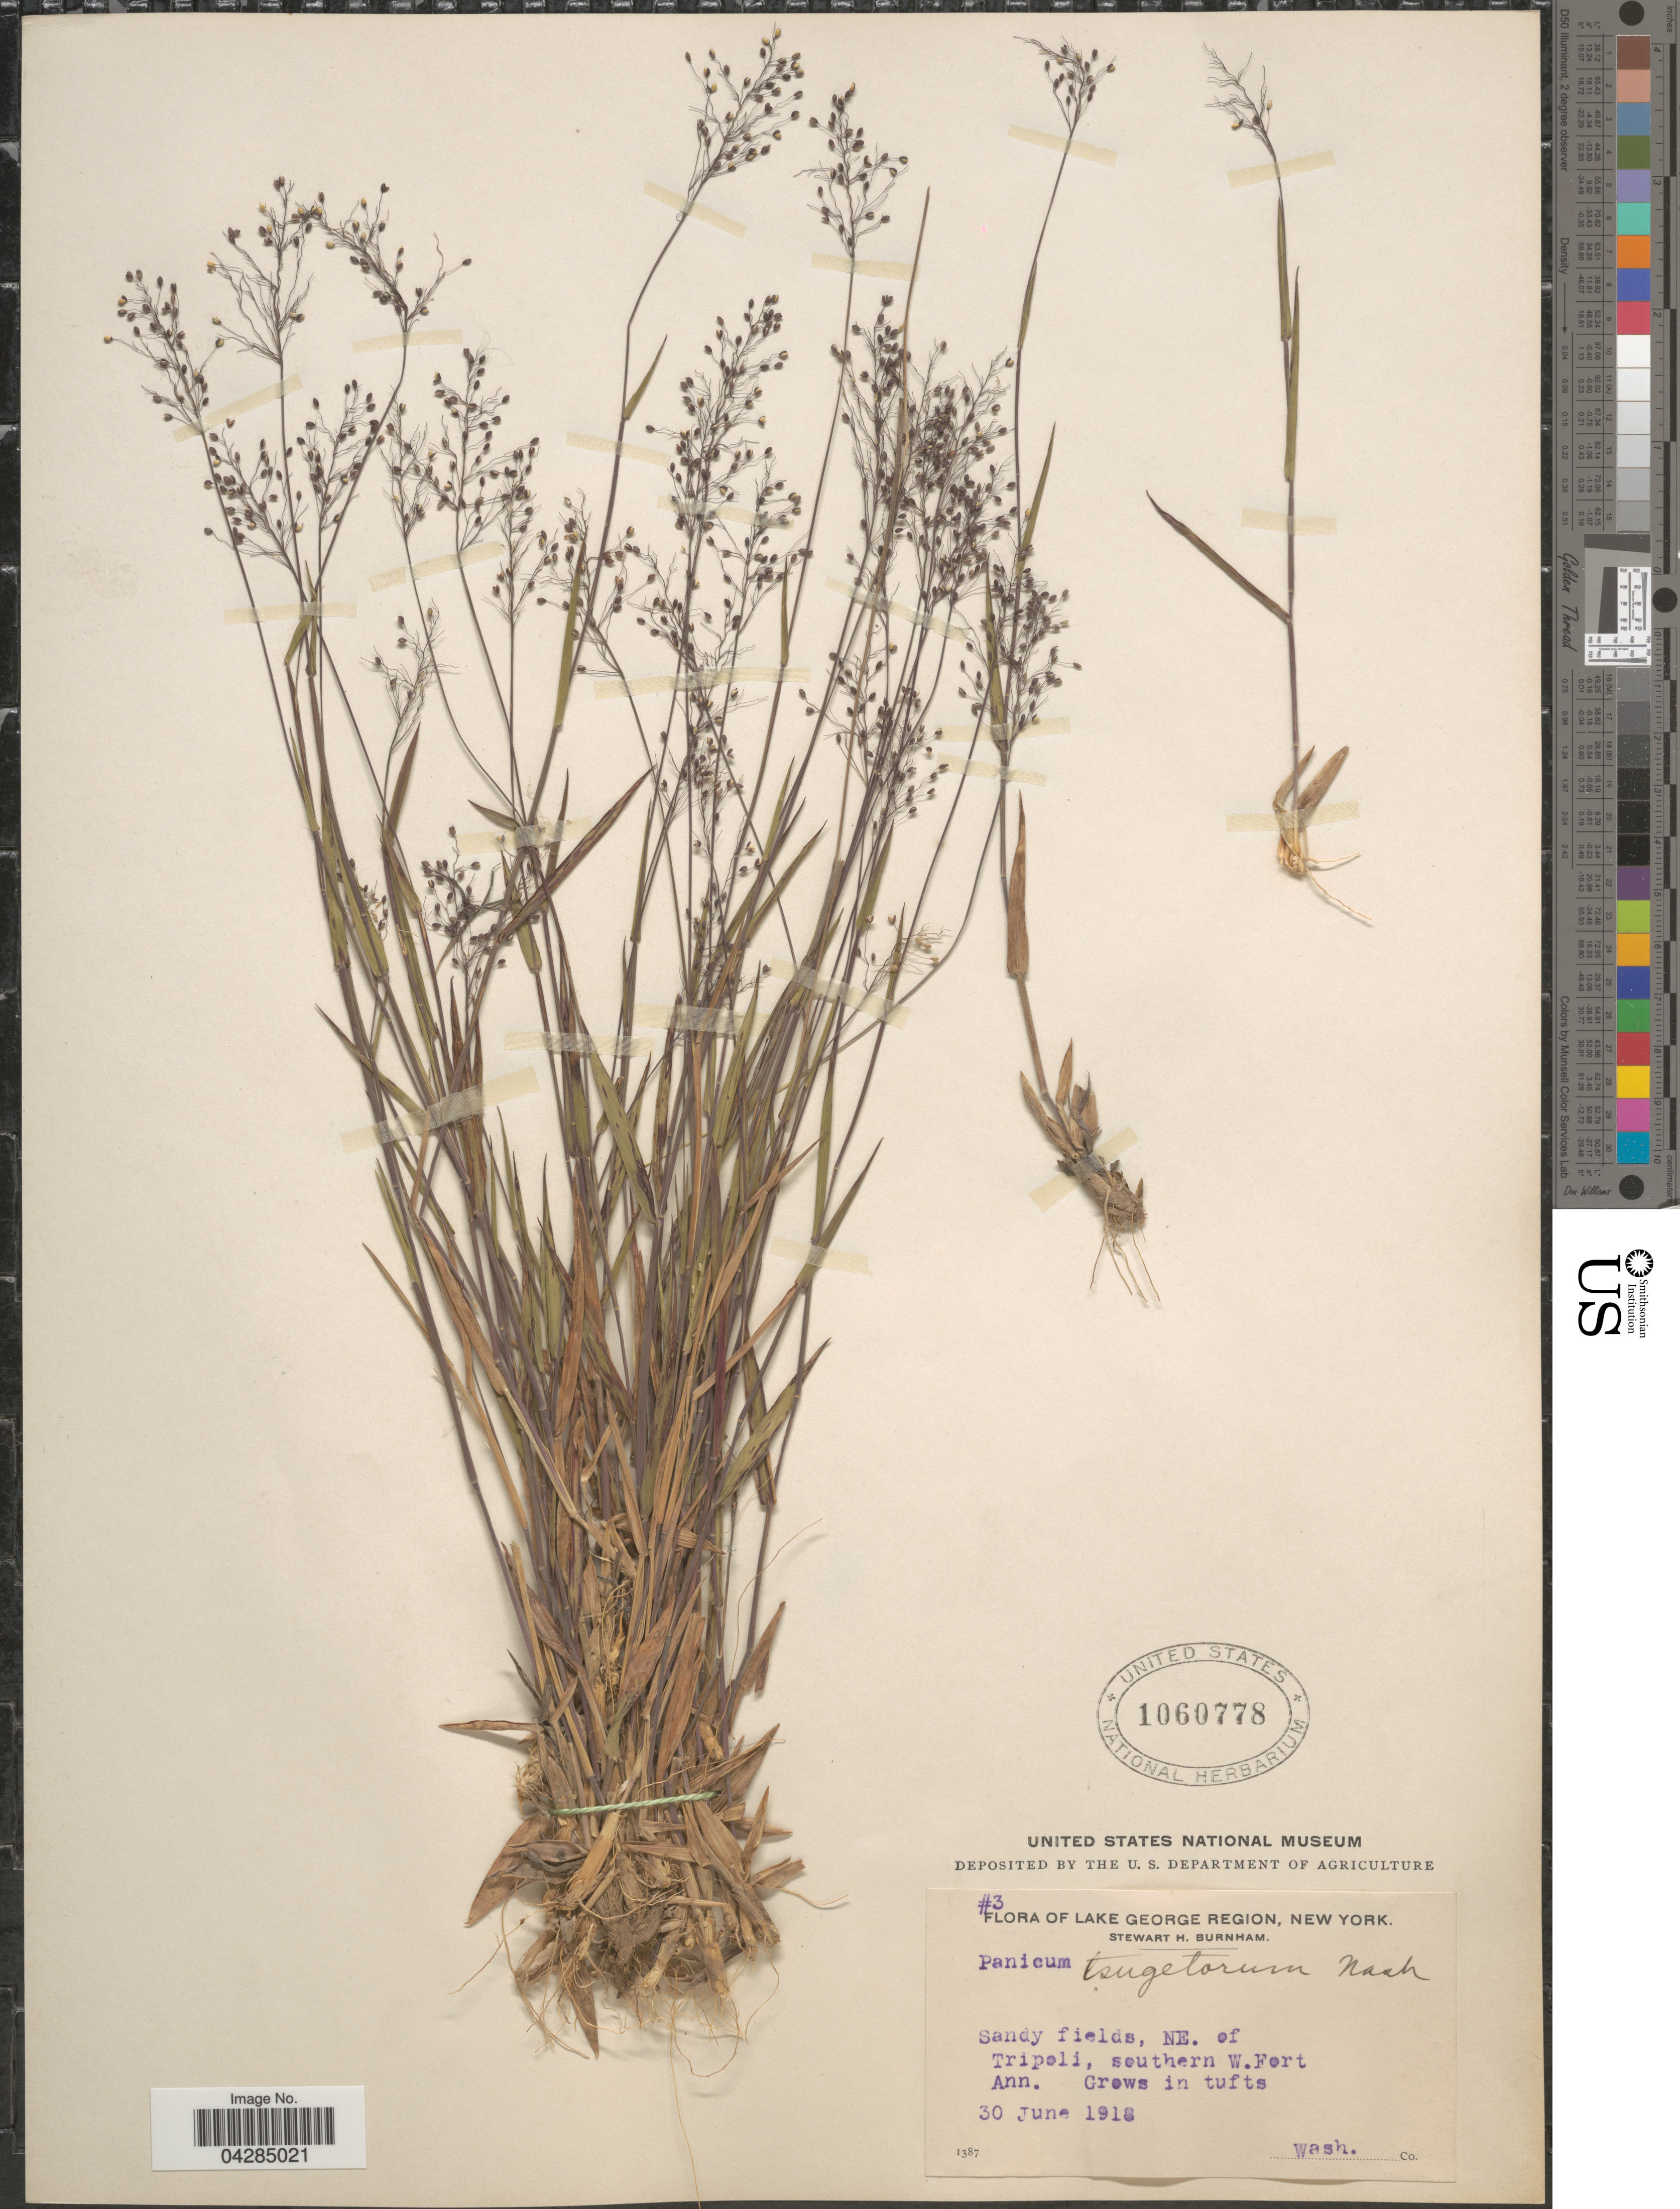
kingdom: Plantae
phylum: Tracheophyta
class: Liliopsida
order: Poales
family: Poaceae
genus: Dichanthelium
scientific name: Dichanthelium portoricense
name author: (Desv. ex Ham.) B.F. Hansen & Wunderlin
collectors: S. Burnham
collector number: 3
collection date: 1918-06-30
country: United States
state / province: New York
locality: Lake George Region. Sandy fields, NE. of Tripoli, southern W. Fort Ann. Wash. Co.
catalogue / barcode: US 1060778